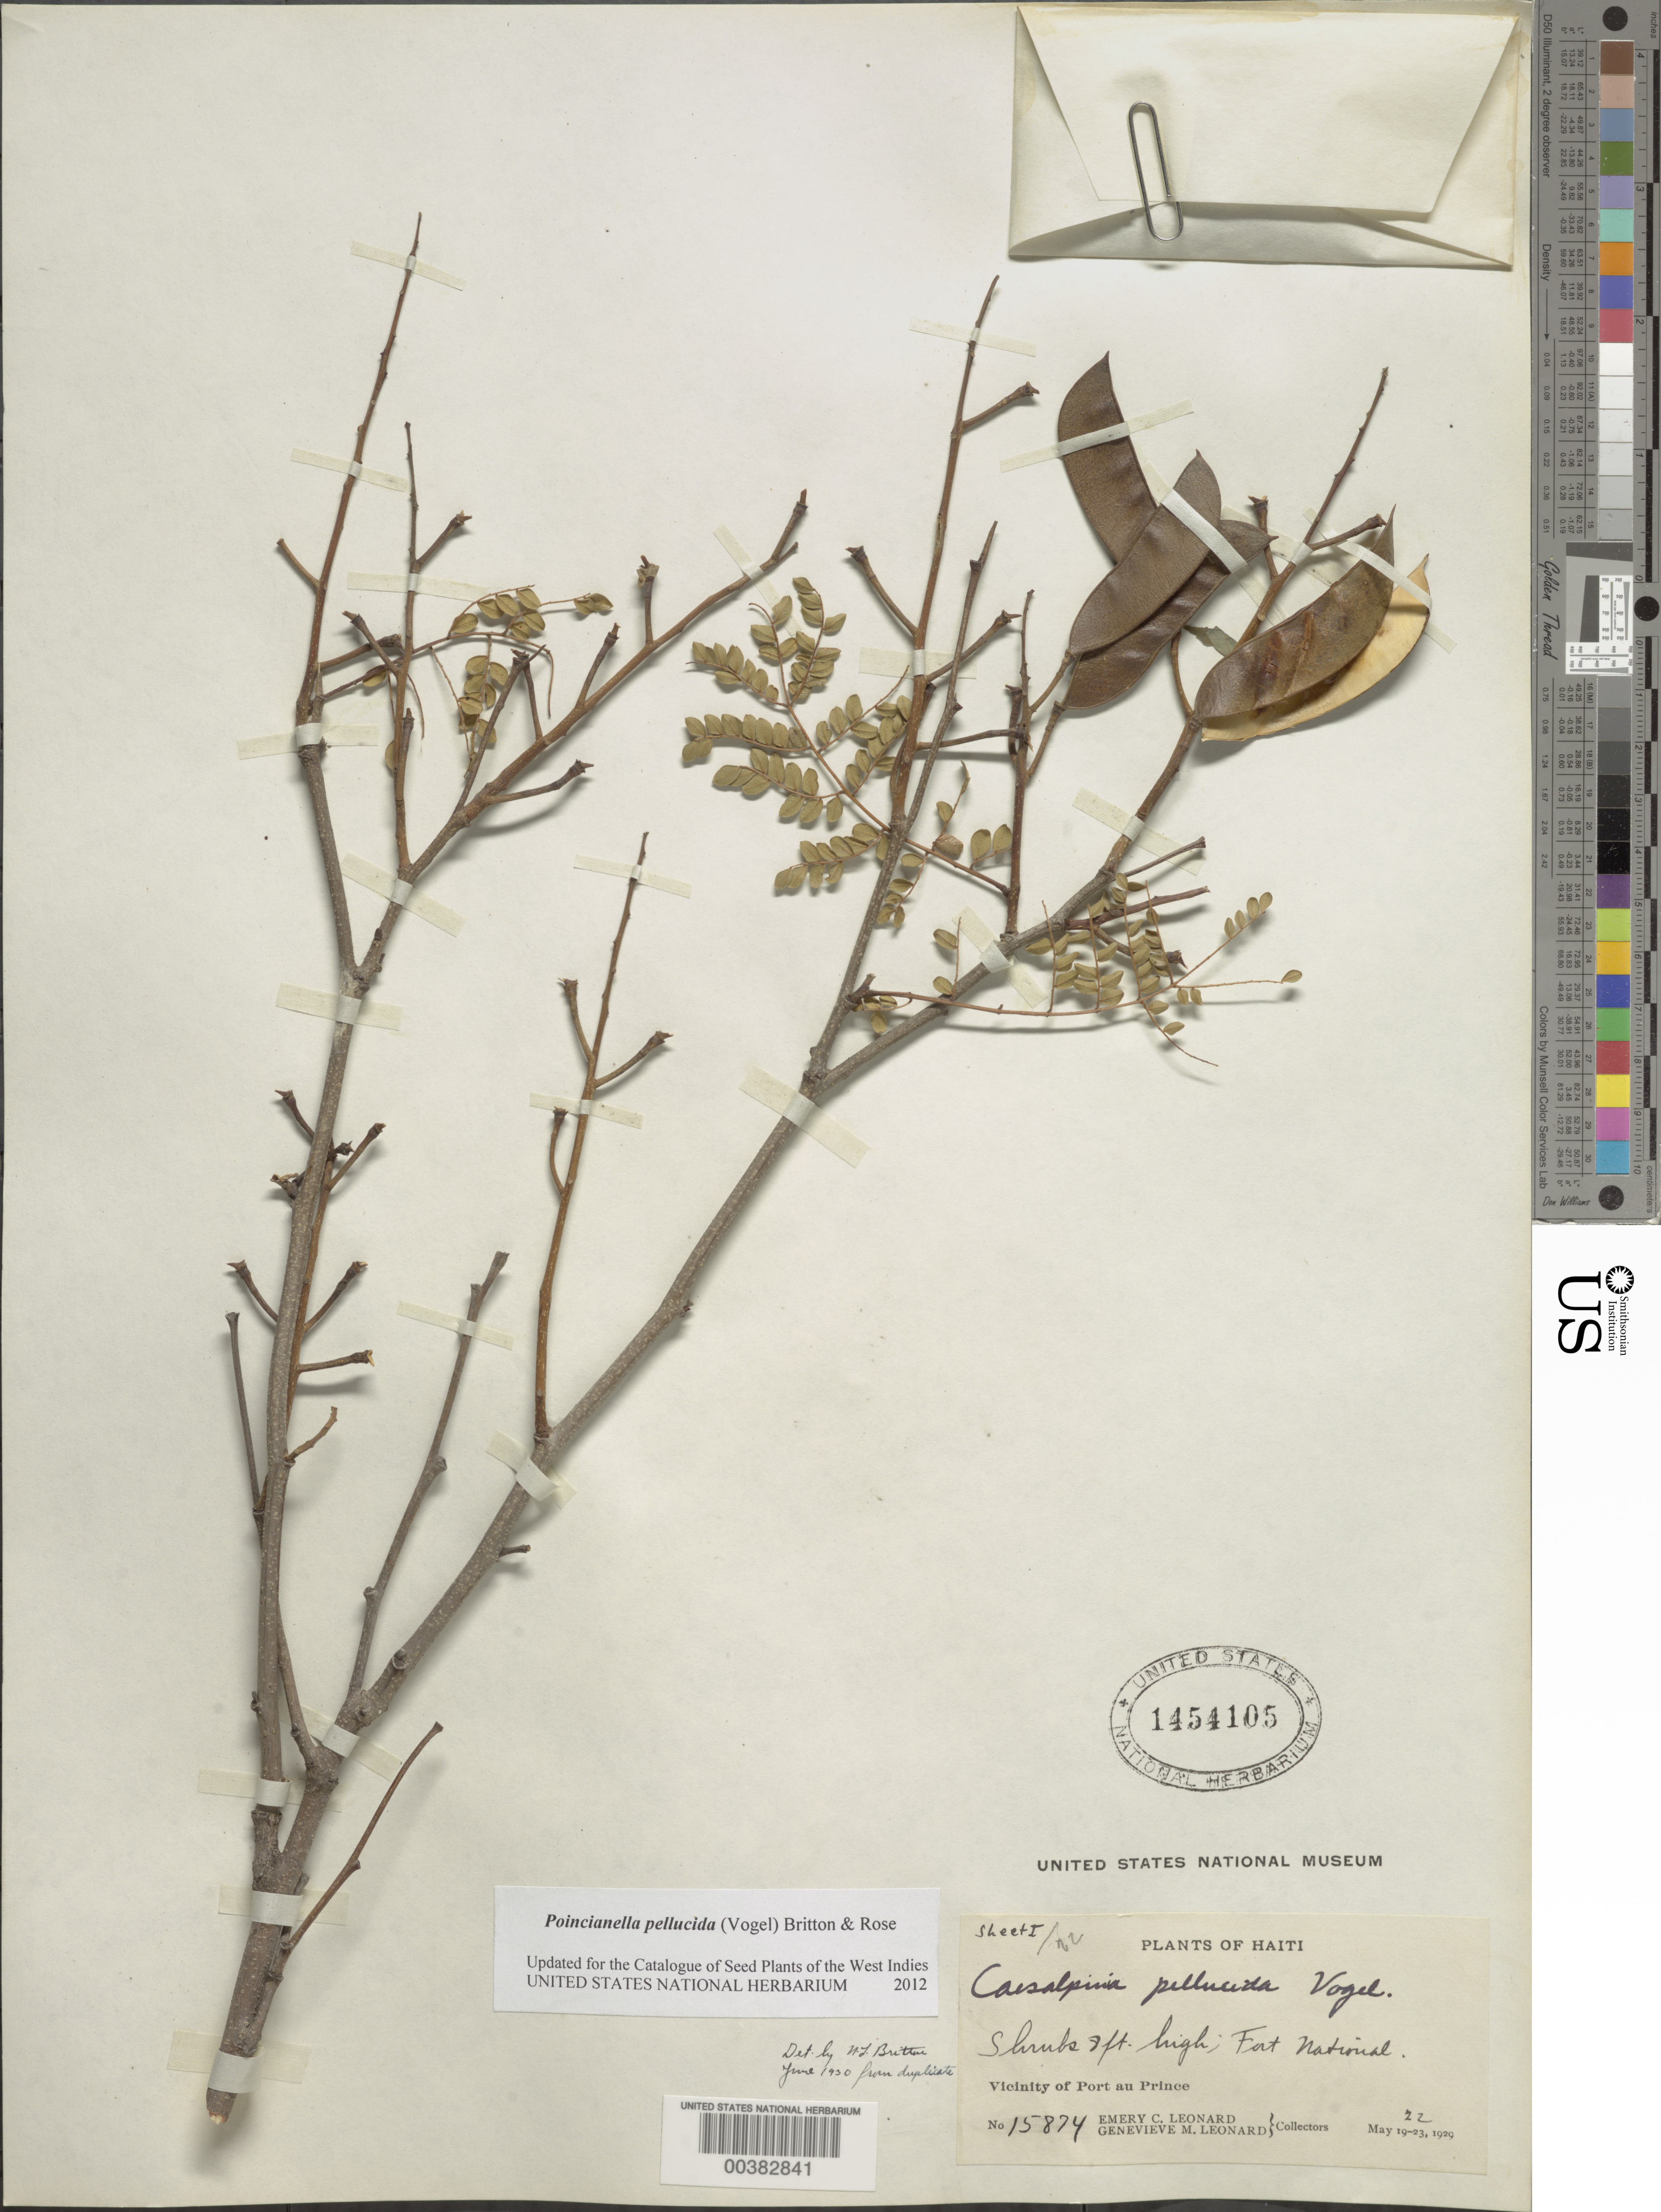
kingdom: Plantae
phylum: Tracheophyta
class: Magnoliopsida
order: Fabales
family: Fabaceae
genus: Cenostigma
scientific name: Cenostigma pellucidum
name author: (Vogel) Gagnon & G.P. Lewis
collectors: E. C. Leonard & G. M. Leonard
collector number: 15874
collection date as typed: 22 May 1929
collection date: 1929-05-22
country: Haiti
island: Hispaniola Island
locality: Fort national; vicinity of port au prince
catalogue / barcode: US 1454105